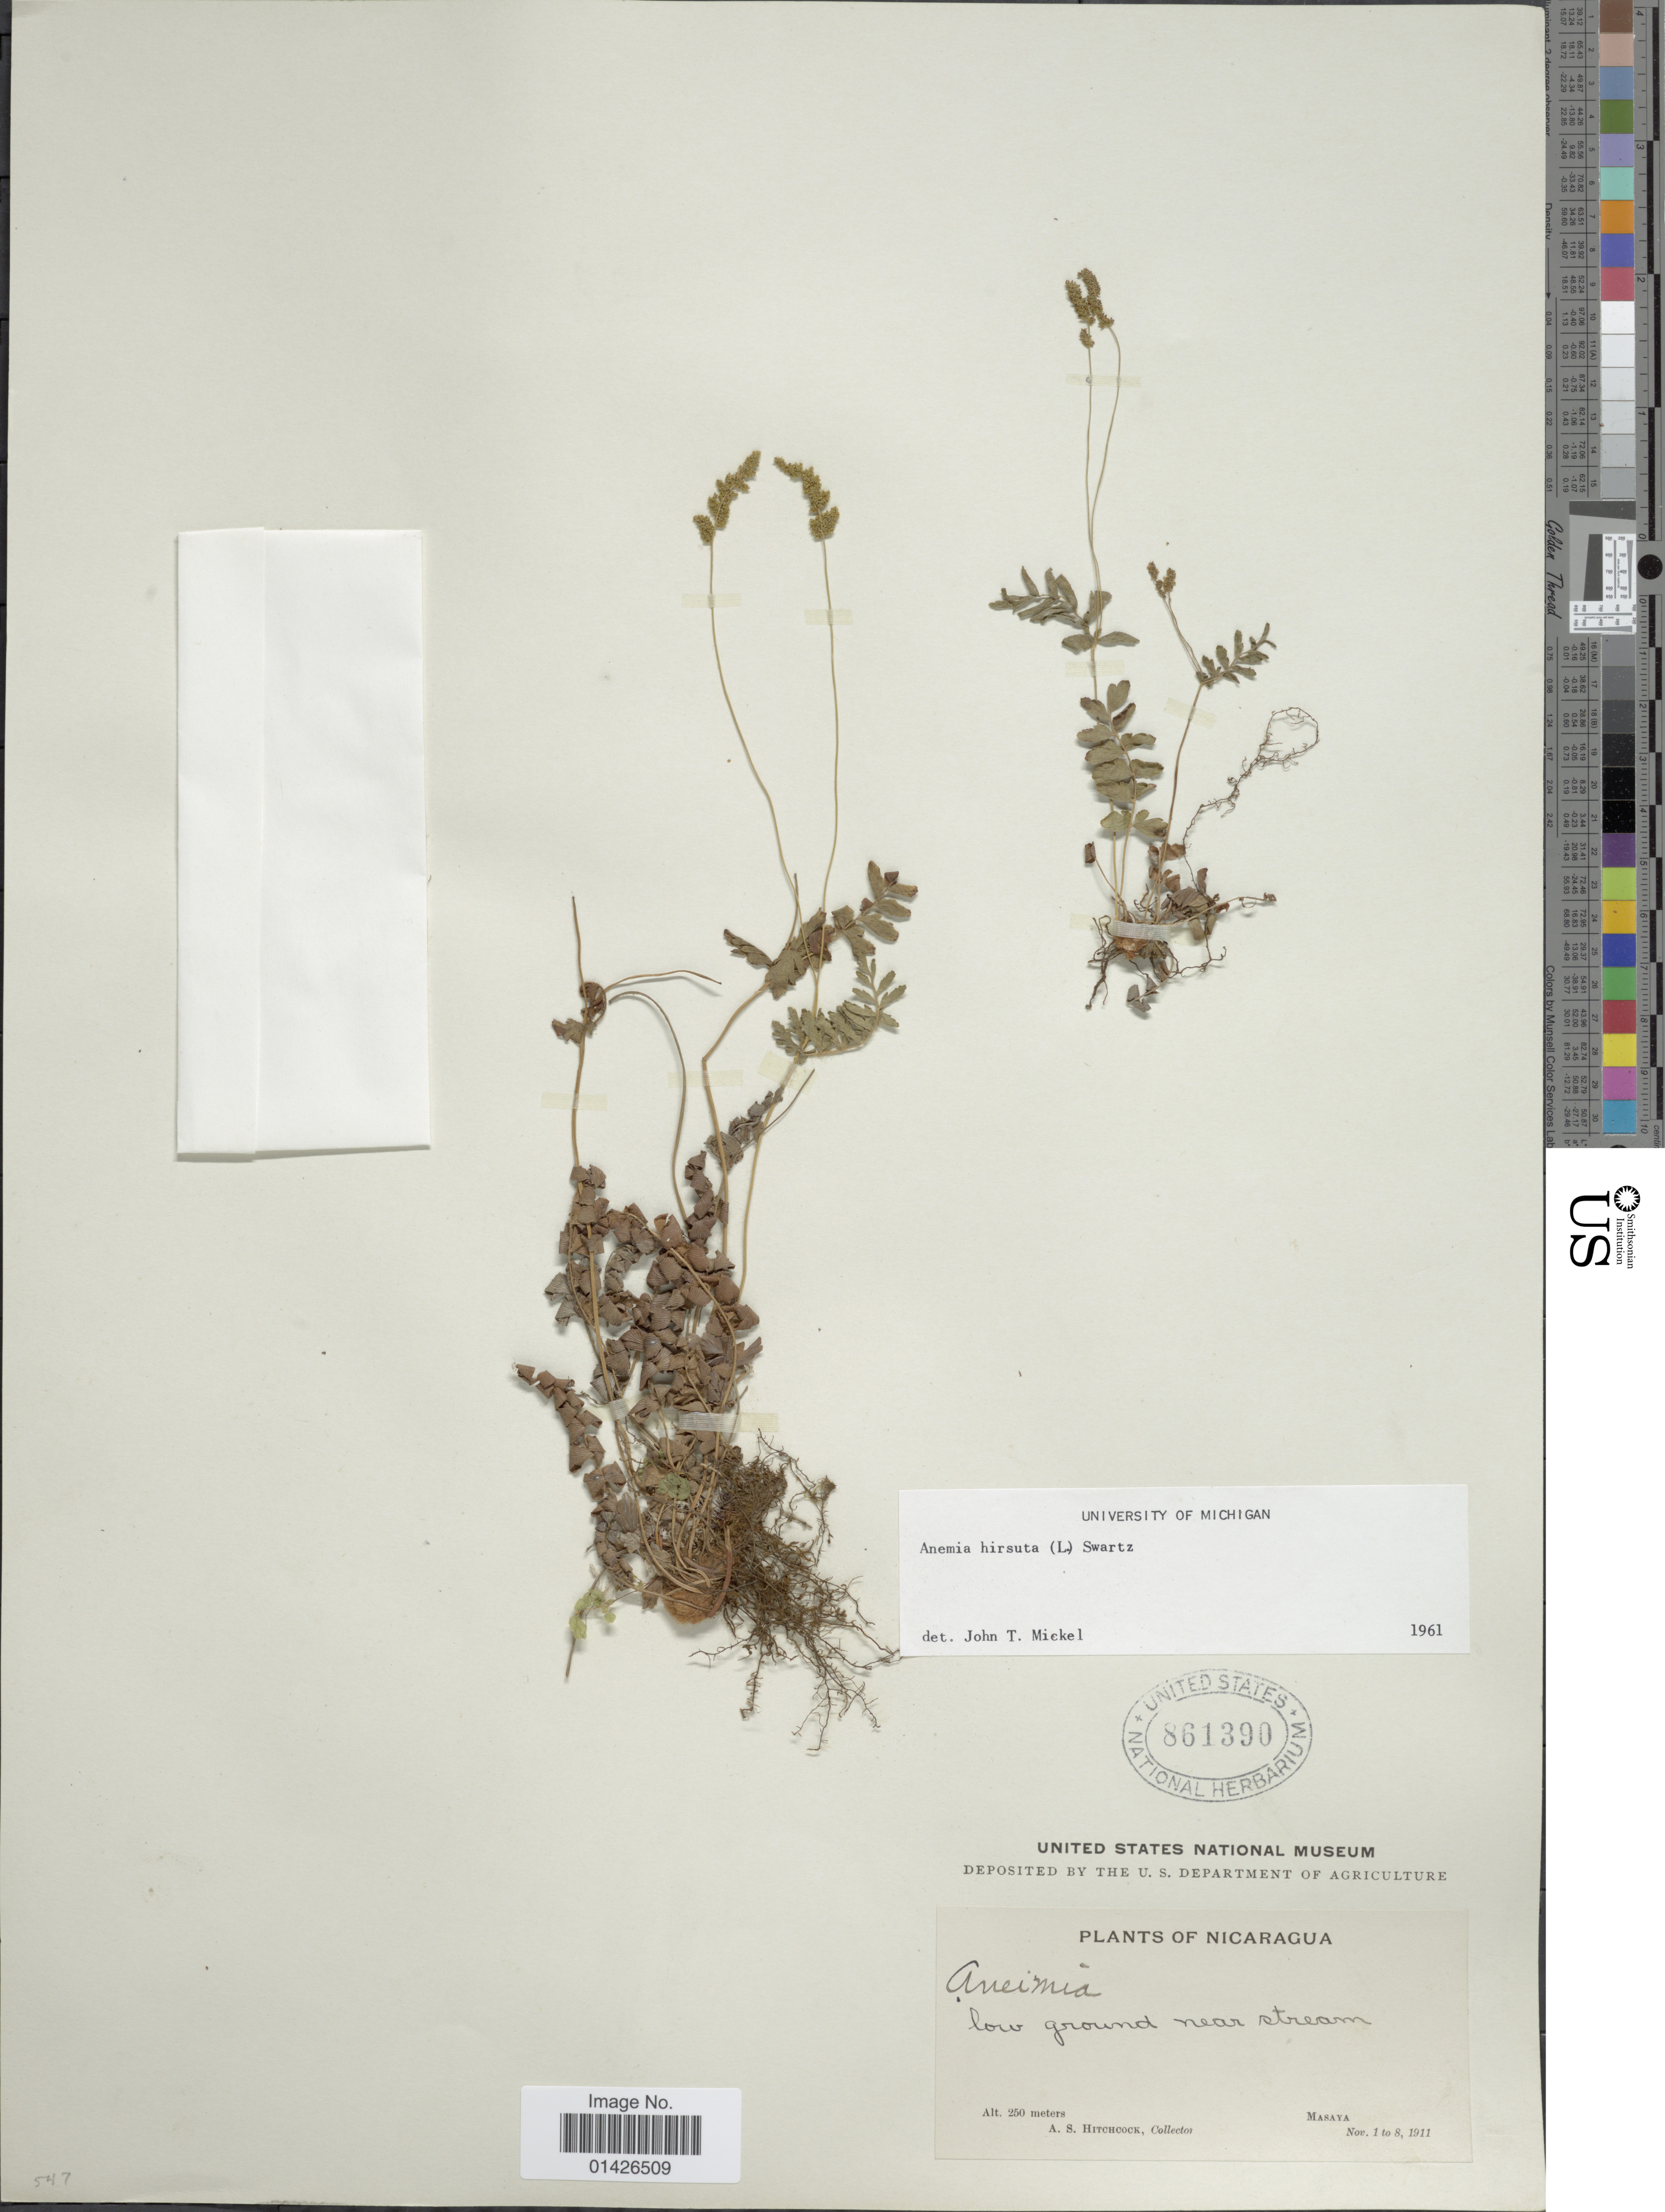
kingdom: Plantae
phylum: Tracheophyta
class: Polypodiopsida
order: Schizaeales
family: Anemiaceae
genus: Anemia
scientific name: Anemia hirsuta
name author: (L.) Sw.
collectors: A. S. Hitchcock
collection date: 1911-11-01/1911-11-08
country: Nicaragua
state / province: Masaya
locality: Low ground near stream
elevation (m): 250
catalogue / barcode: US 861390